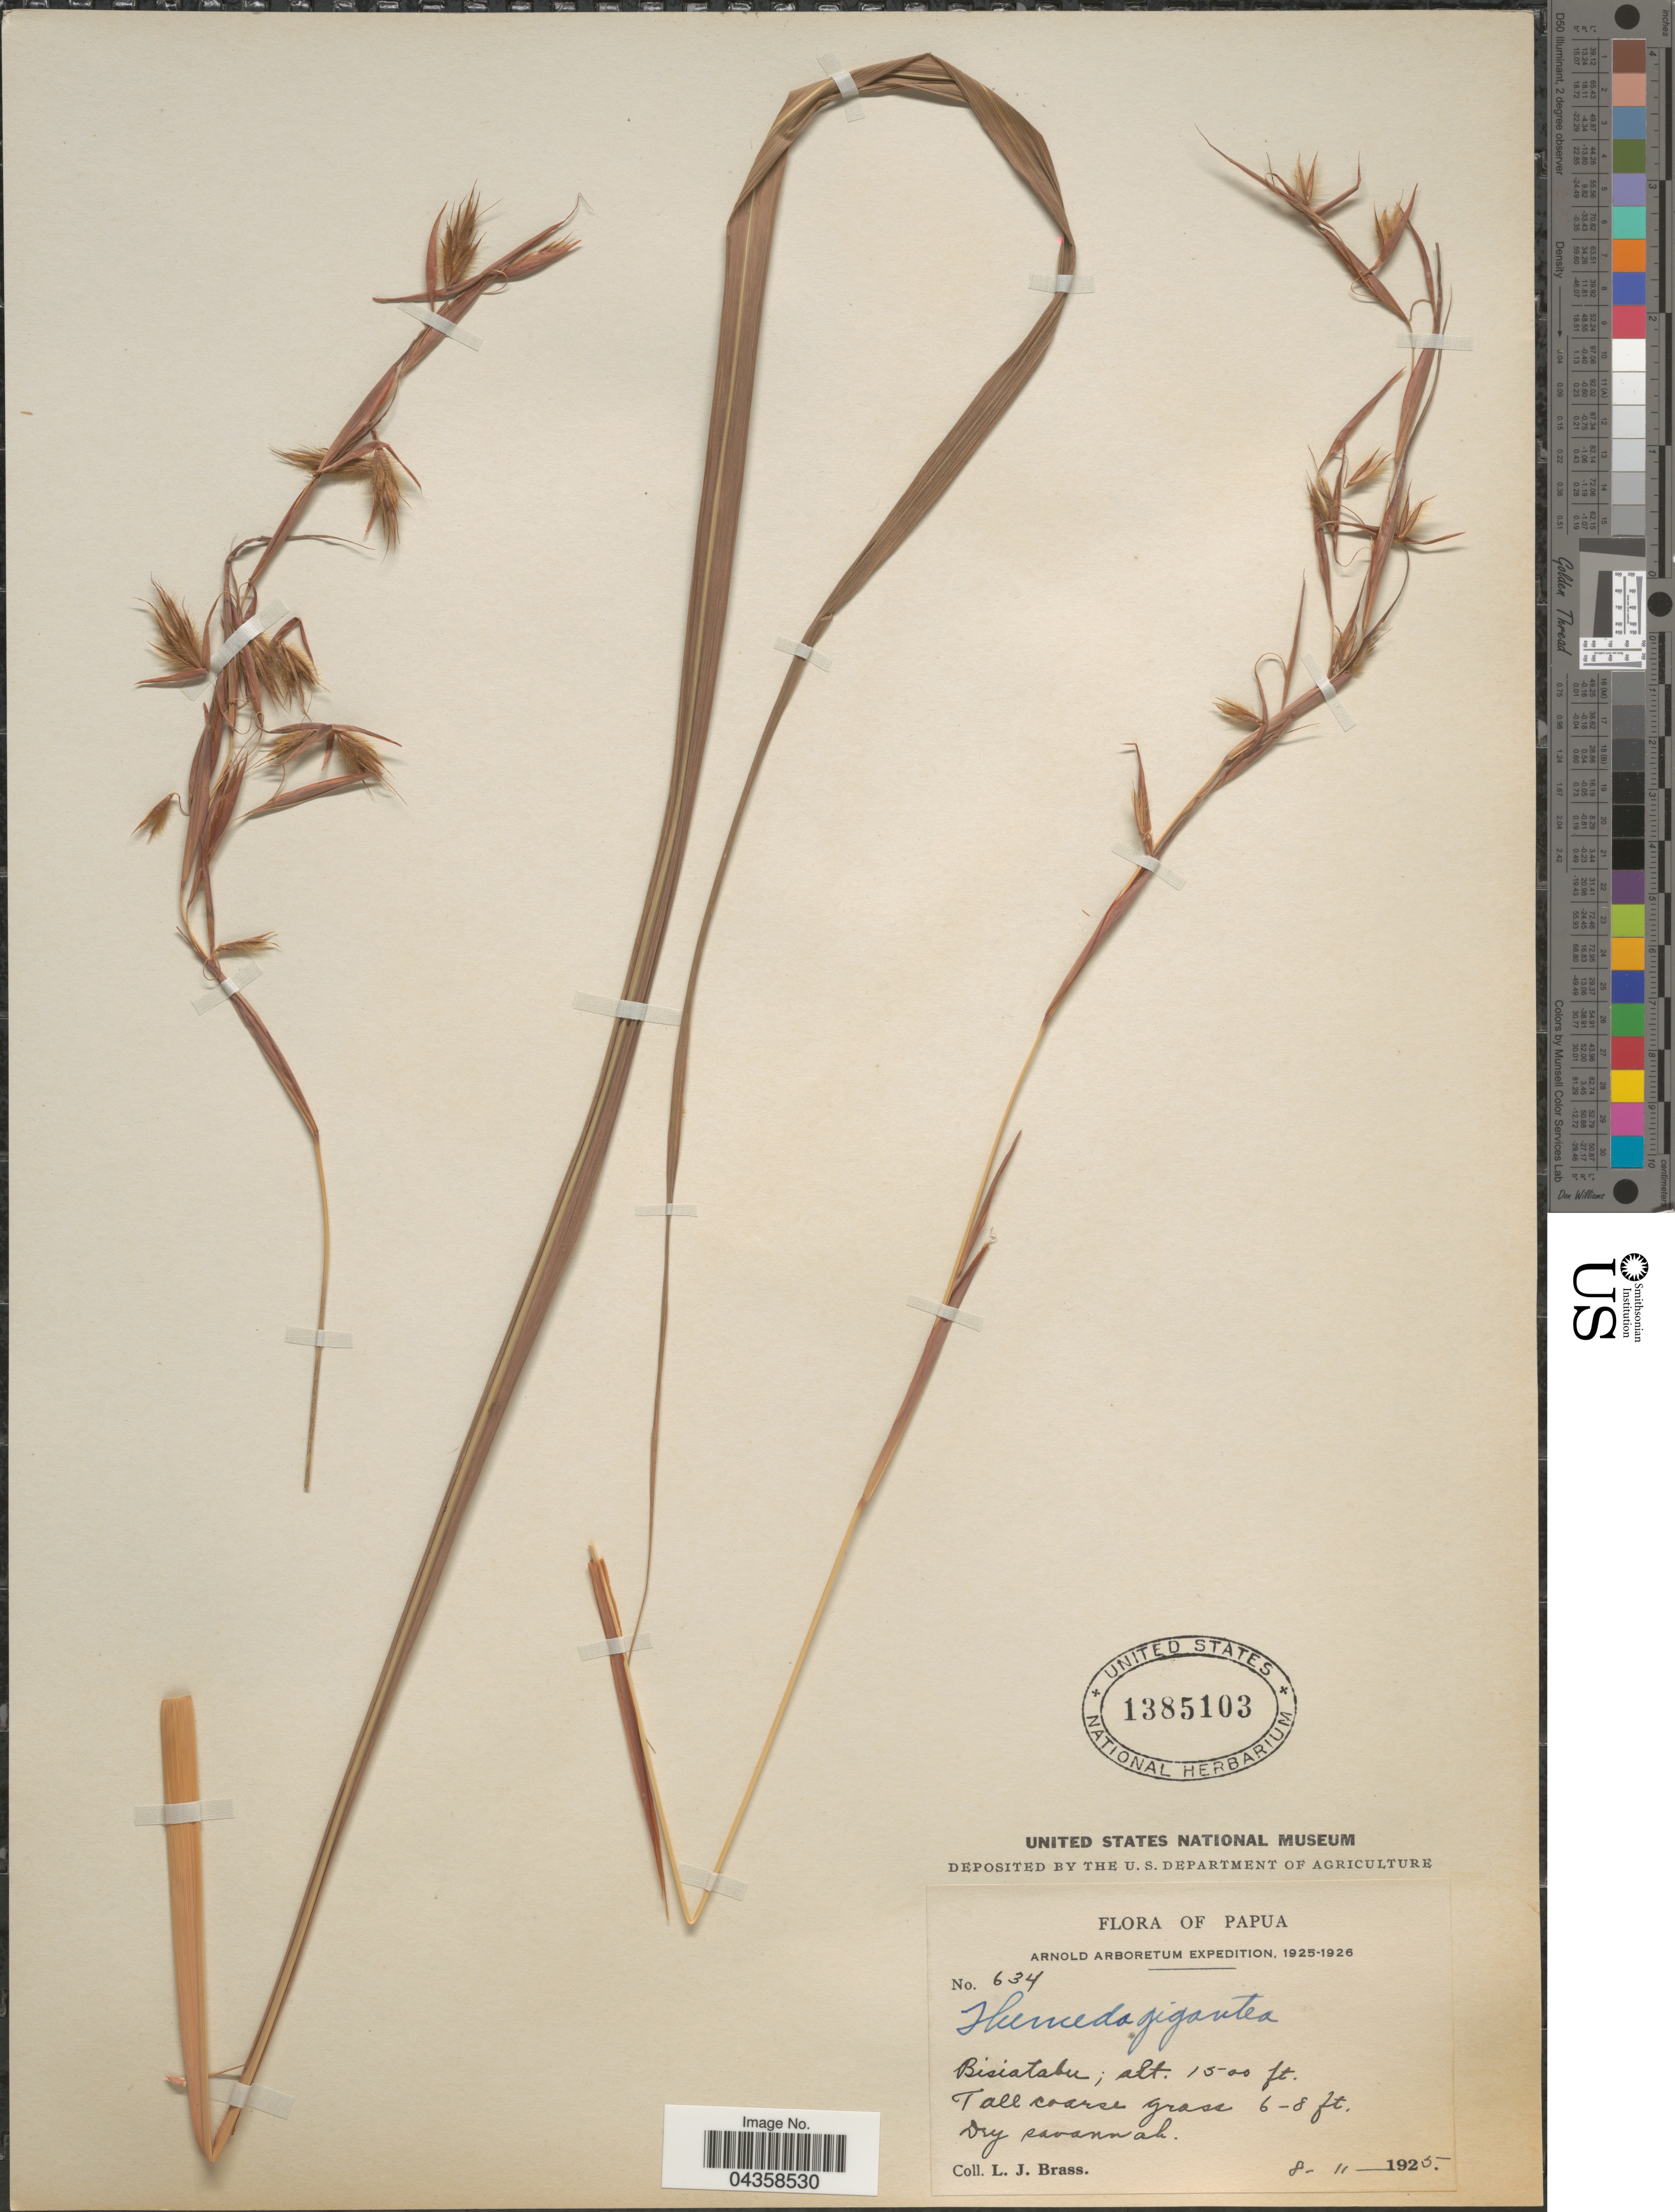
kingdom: Plantae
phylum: Tracheophyta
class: Liliopsida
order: Poales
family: Poaceae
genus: Themeda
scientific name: Themeda gigantea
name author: Hack.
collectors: L. J. Brass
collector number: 634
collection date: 1925-11-08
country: Indonesia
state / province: Papua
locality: Papua. Arnold Arboretum Expedition, 1925-1926. Bisiatabu.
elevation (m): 457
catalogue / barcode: US 1385103